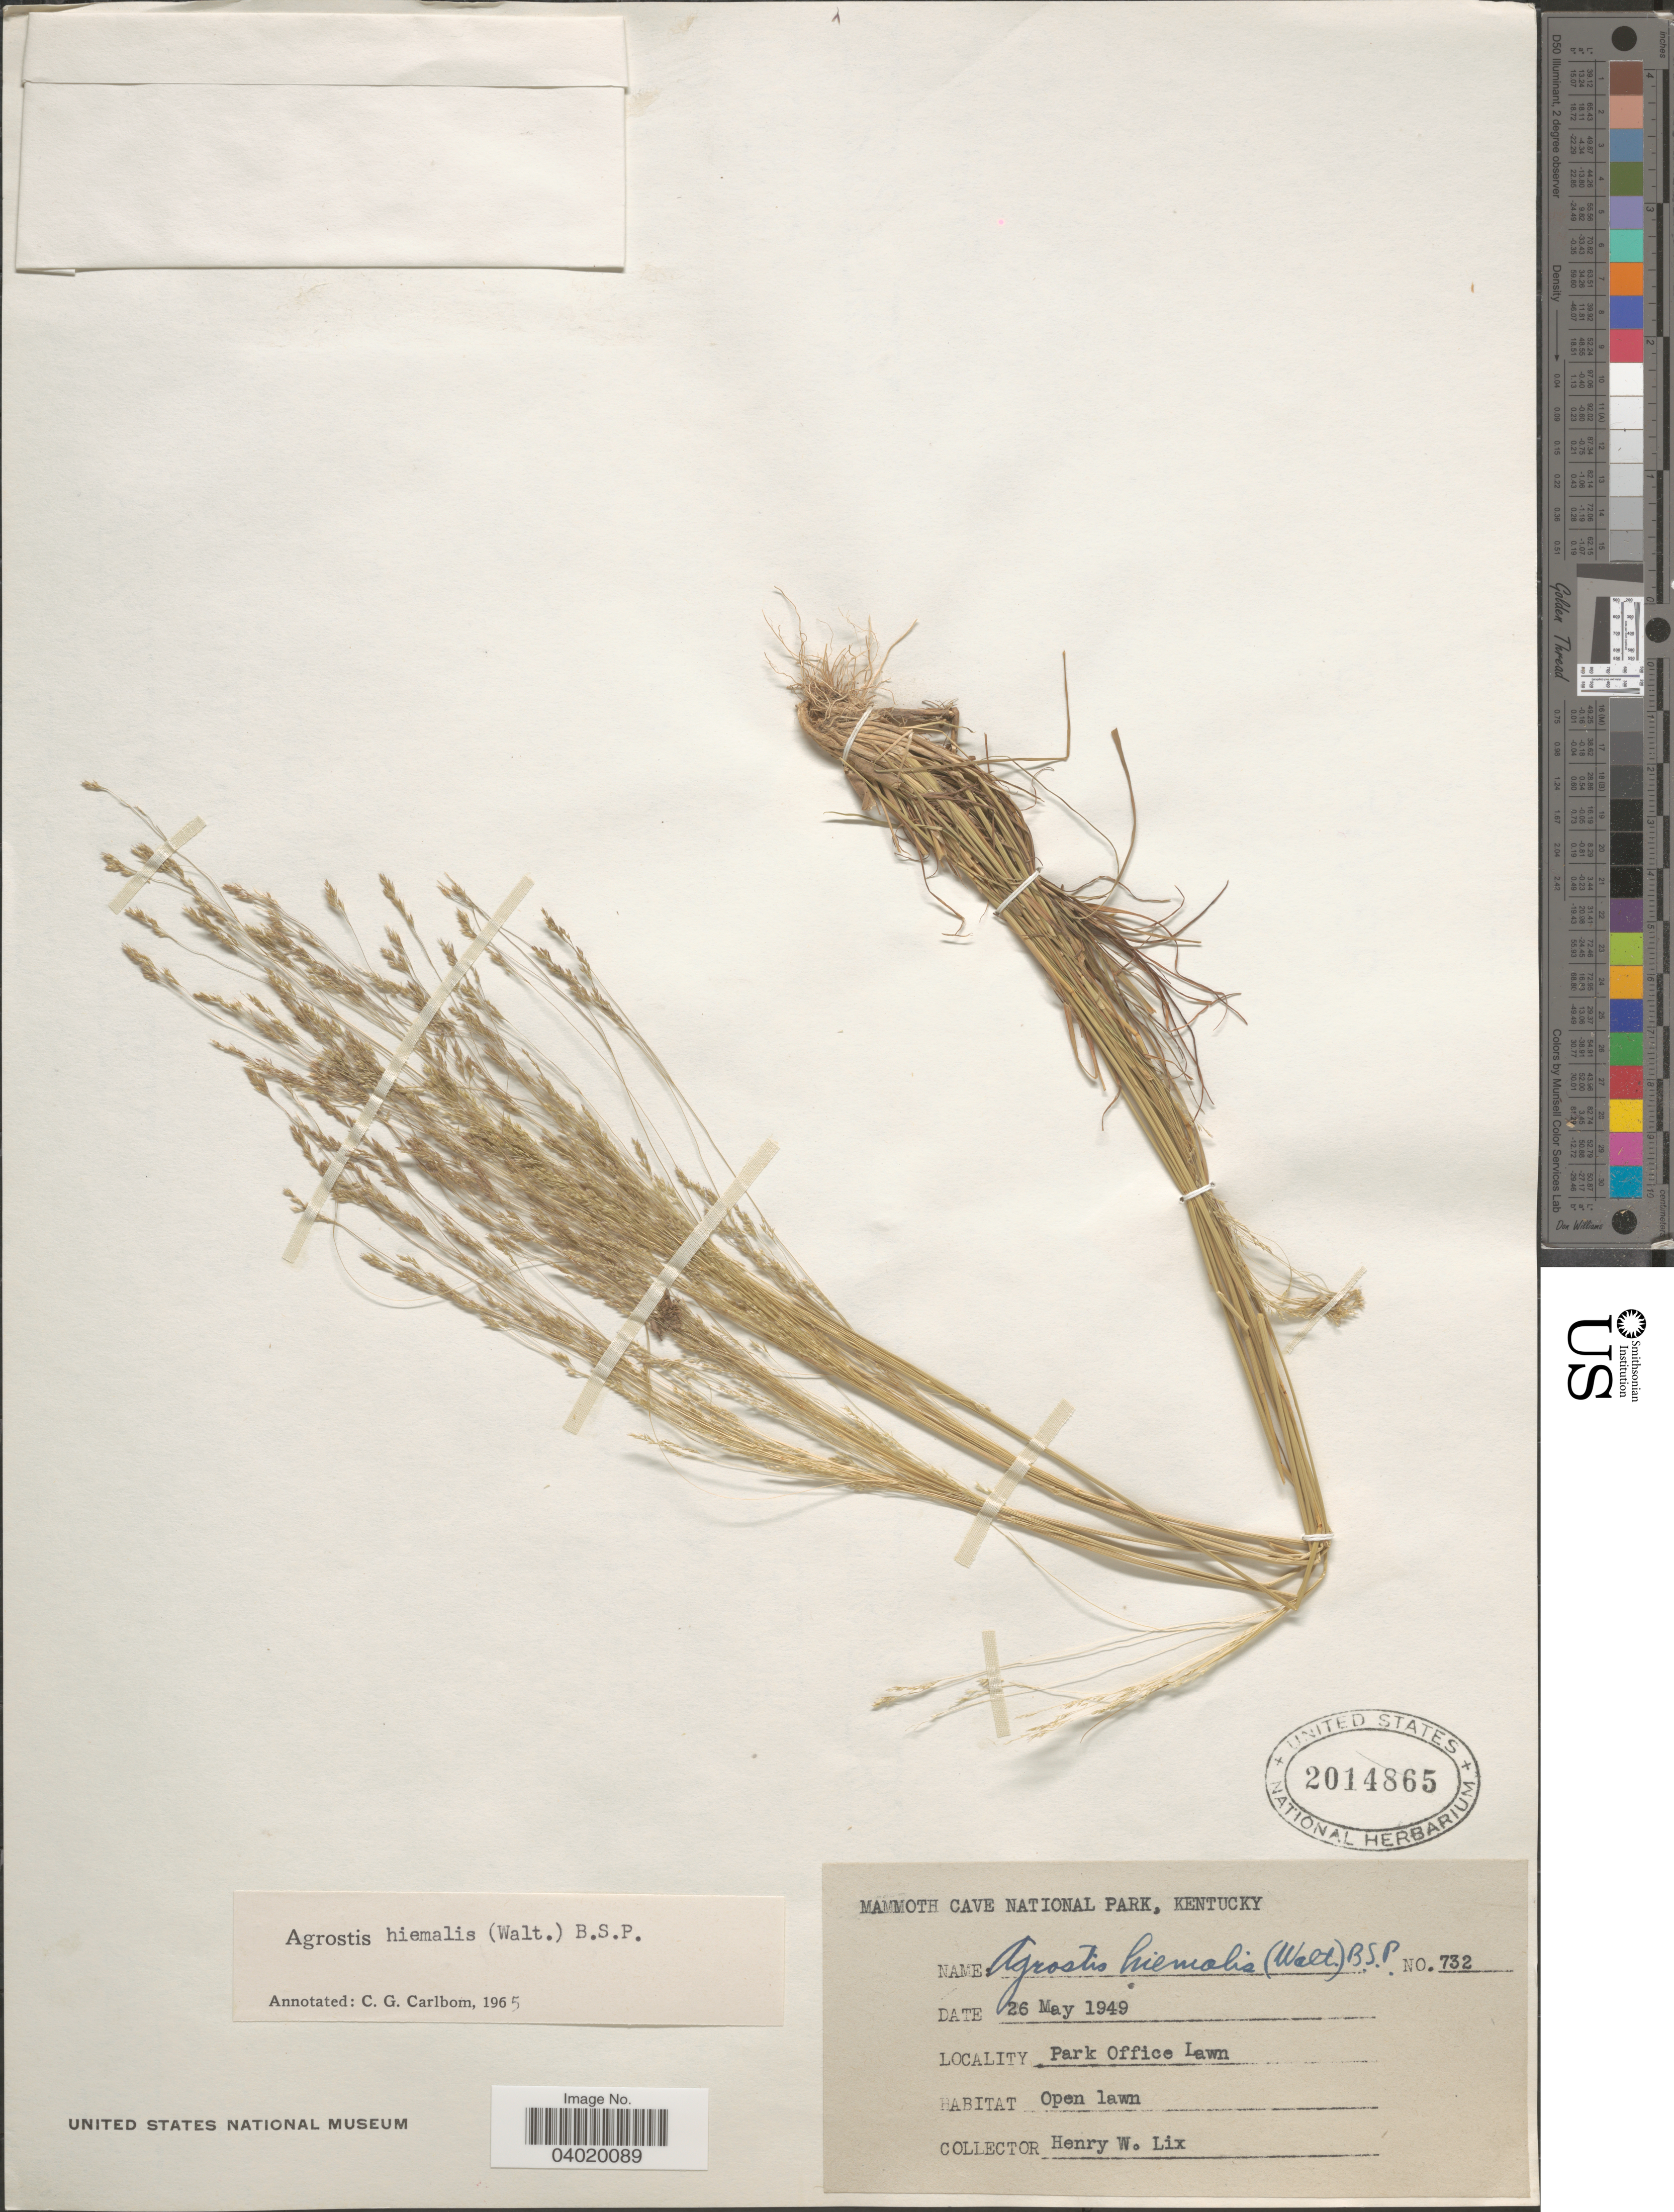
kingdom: Plantae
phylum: Tracheophyta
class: Liliopsida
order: Poales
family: Poaceae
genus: Agrostis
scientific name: Agrostis hyemalis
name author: (Walter) Britton et al.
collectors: H. W. Lix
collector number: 732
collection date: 1949-05-26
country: United States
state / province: Kentucky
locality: Mammoth Cave National Park. Park Office Lawn.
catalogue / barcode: US 2014865